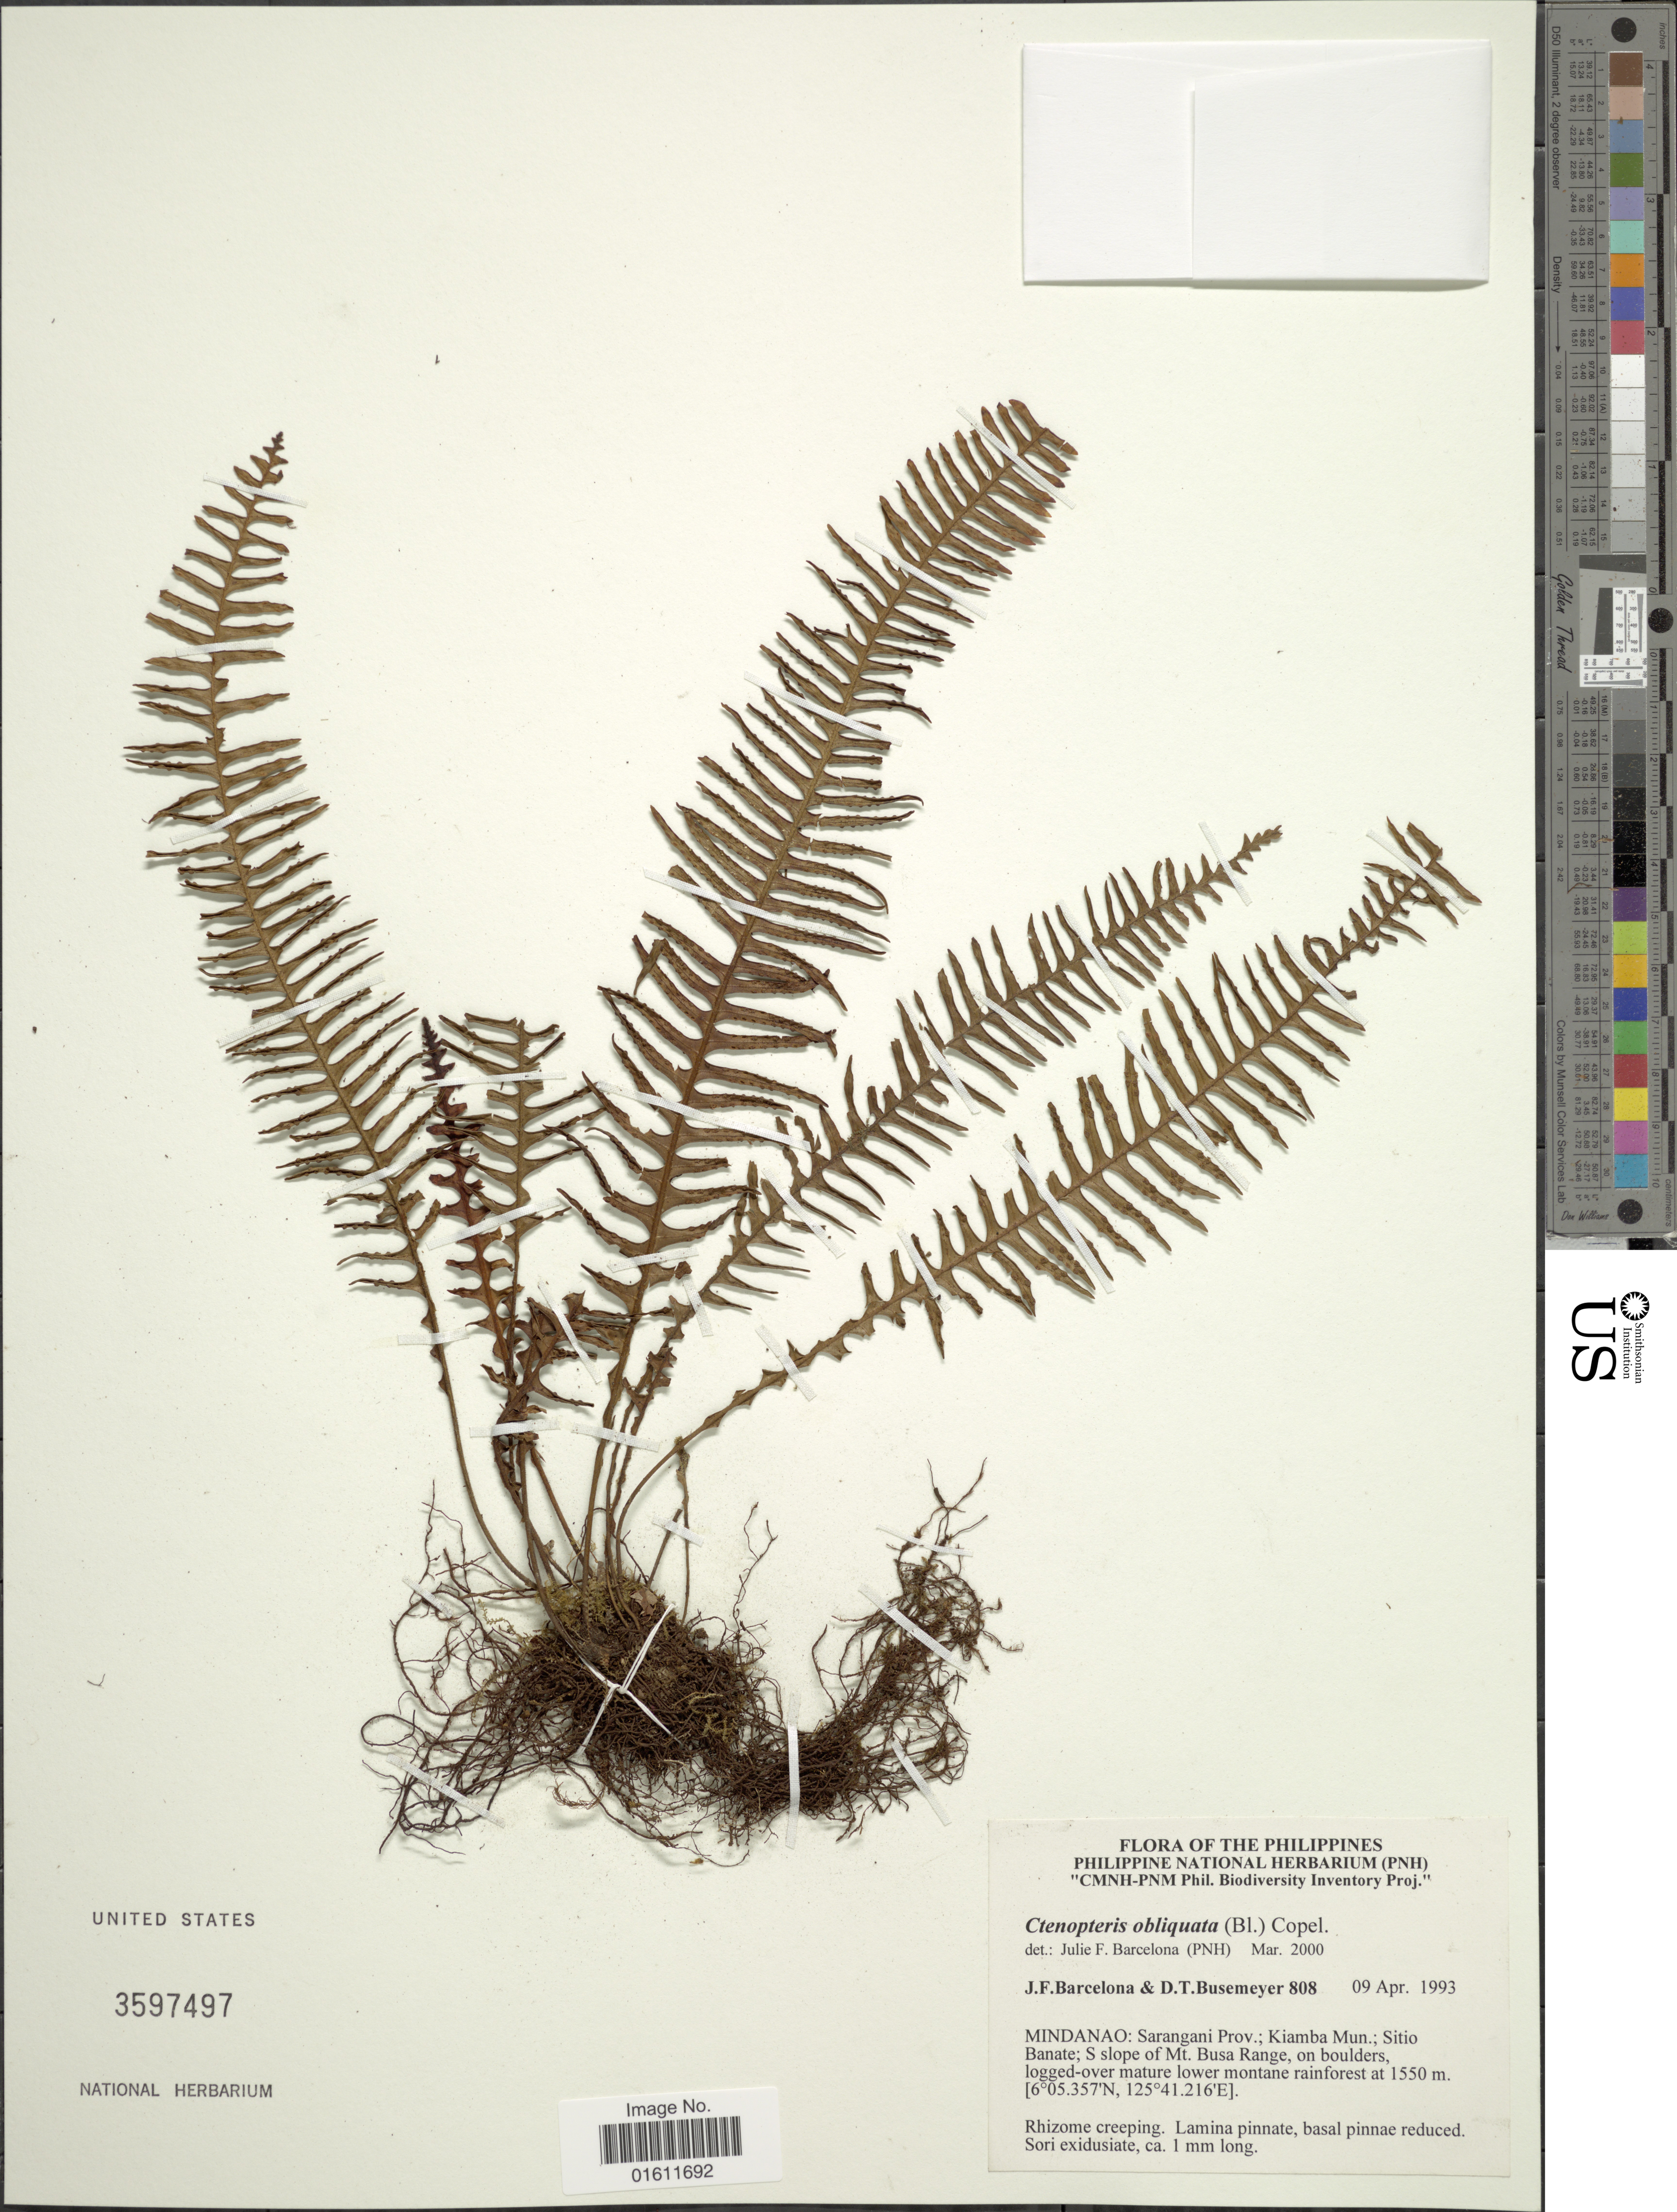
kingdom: Plantae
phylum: Tracheophyta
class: Polypodiopsida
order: Polypodiales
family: Polypodiaceae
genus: Prosaptia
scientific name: Prosaptia obliquata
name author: (Blume) Mett.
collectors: J. F. Barcelona & D. Busemeyer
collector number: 808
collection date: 1993-04-09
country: Philippines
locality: Mindanao: Sarangani Prov.; Kiamba Mun.; Sitio Banate; S slope of Mt. Busa Range, on boulders, logged-over mature lower montane rainforest.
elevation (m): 1550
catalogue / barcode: US 3597497